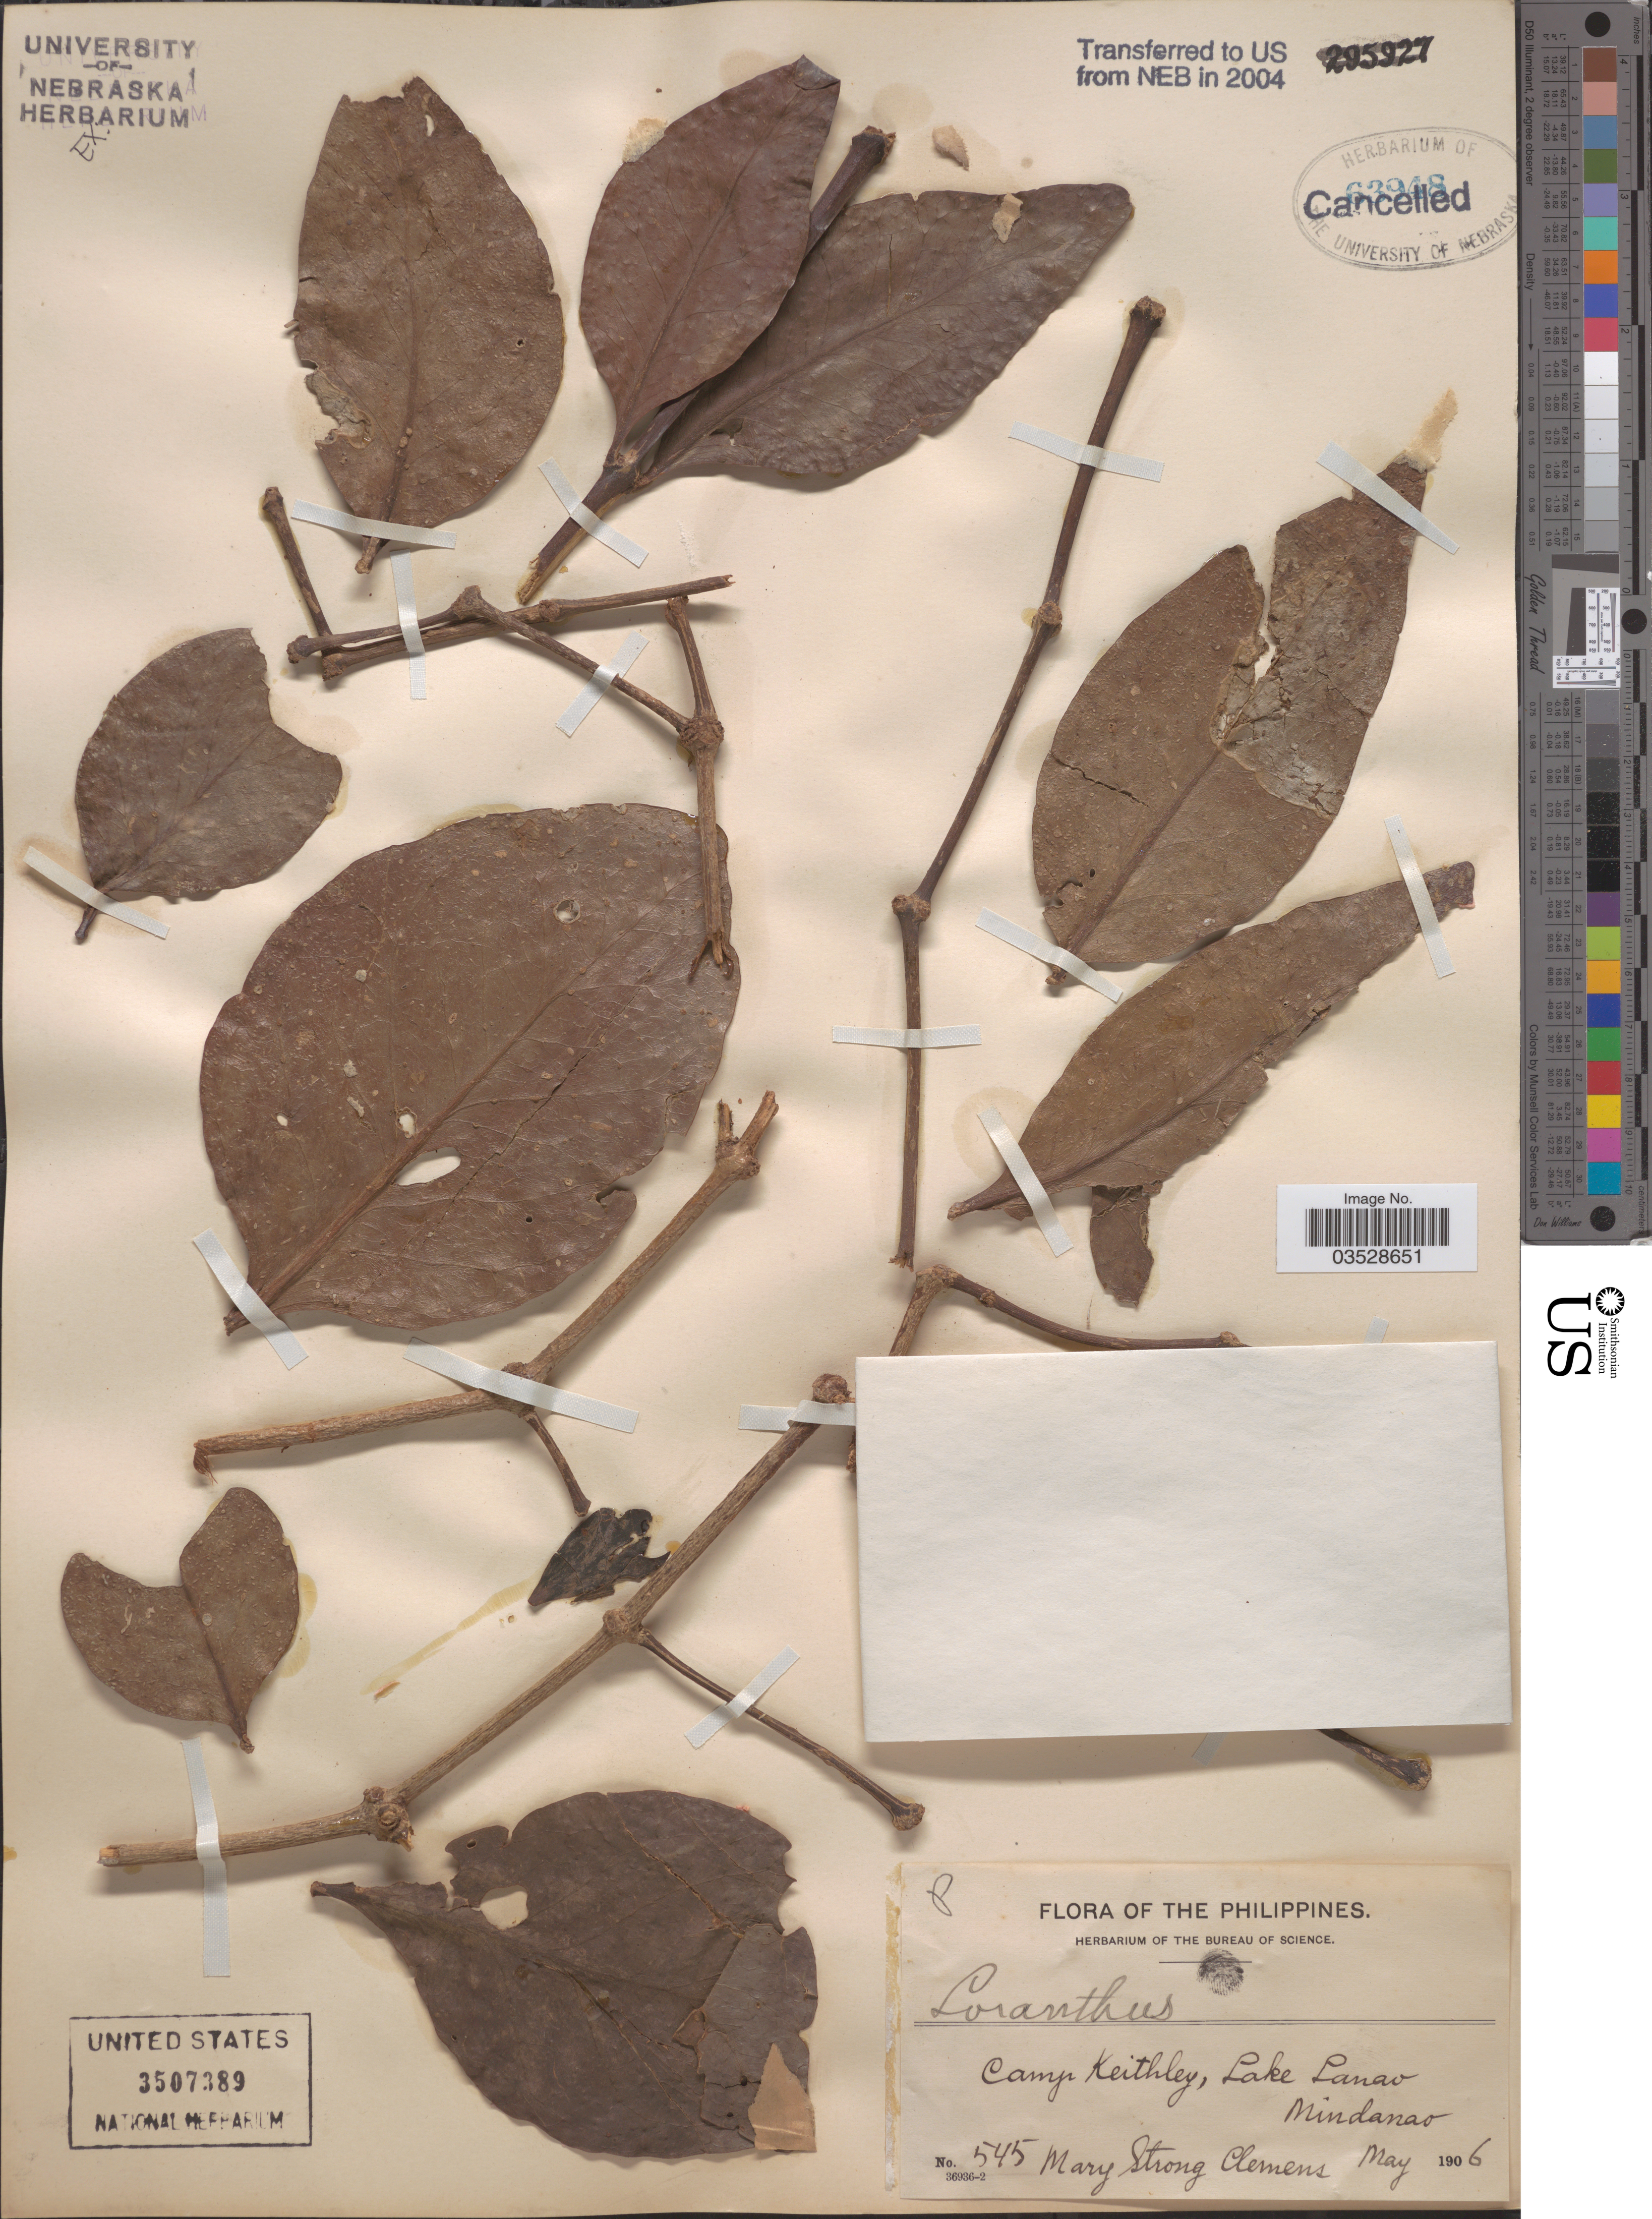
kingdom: Plantae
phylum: Tracheophyta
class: Magnoliopsida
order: Santalales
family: Loranthaceae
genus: Loranthus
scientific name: Loranthus sp.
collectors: M. S. Clemens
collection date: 1906-05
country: Philippines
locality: Camp Keithley, Lake Lanao. Mindanao.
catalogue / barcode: US 3507389